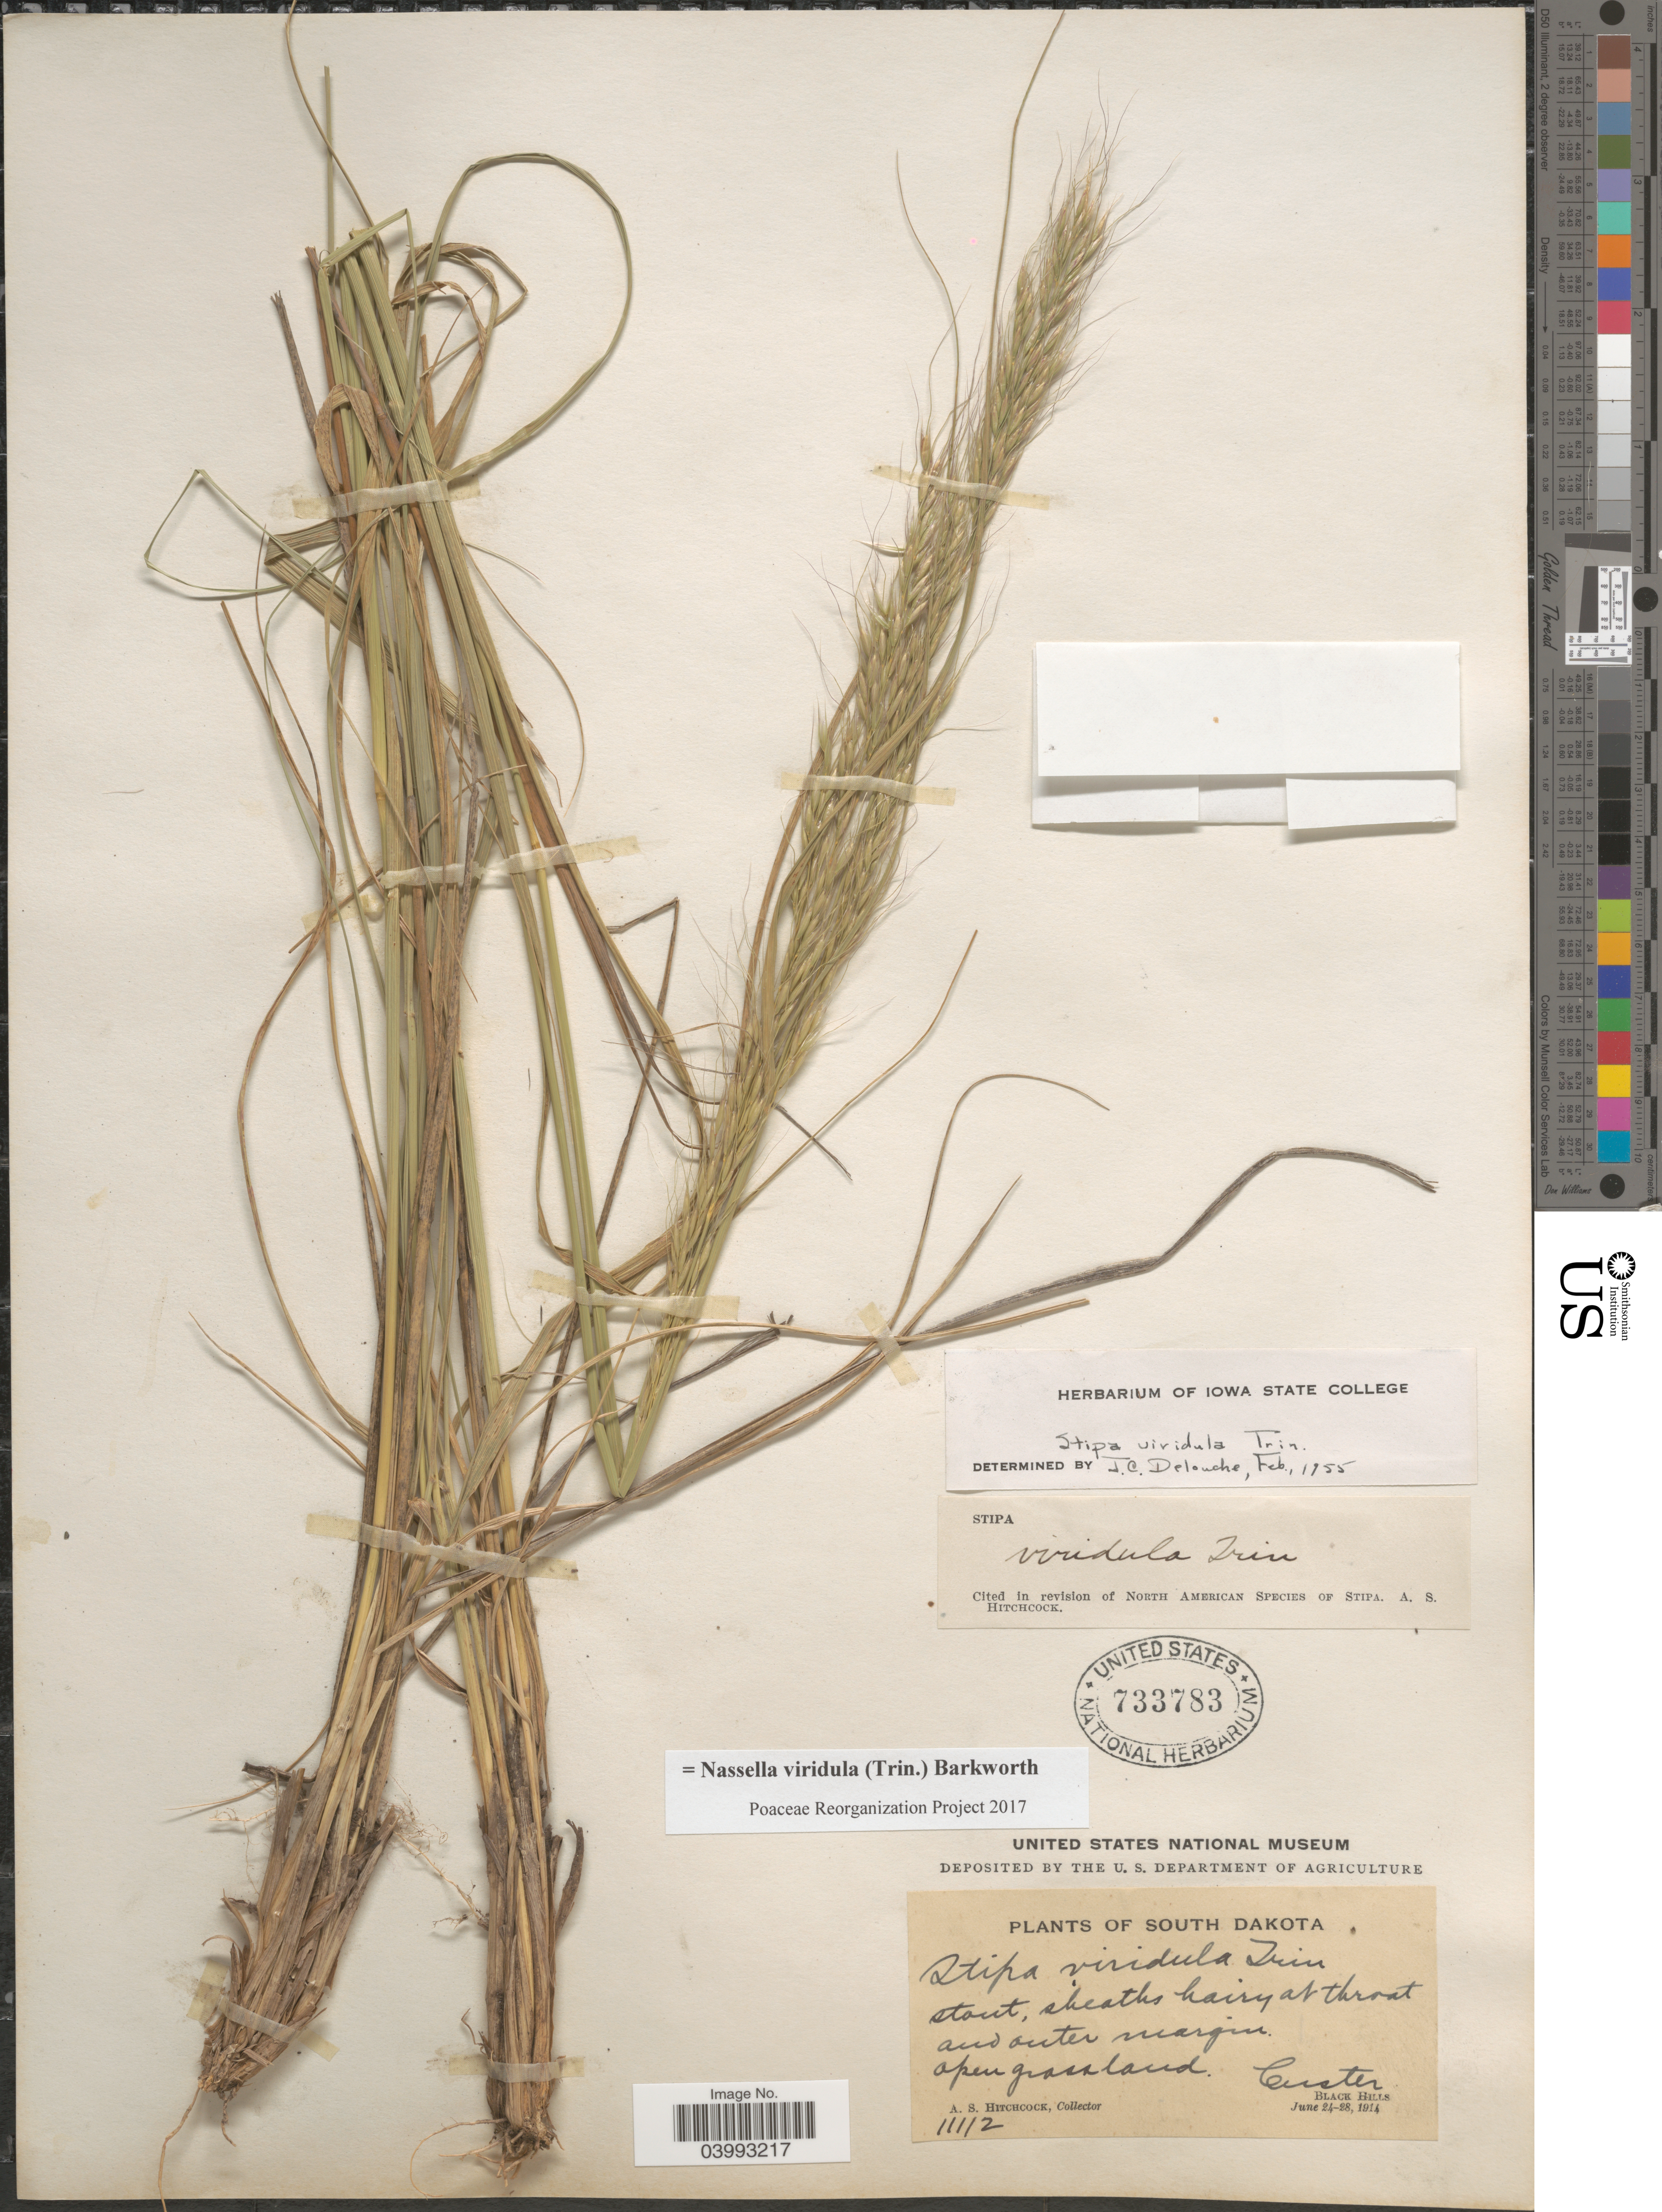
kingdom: Plantae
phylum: Tracheophyta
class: Liliopsida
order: Poales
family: Poaceae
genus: Nassella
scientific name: Nassella viridula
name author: (Trin.) Barkworth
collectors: A. S. Hitchcock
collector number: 11112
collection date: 1914-06-24/1914-06-28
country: United States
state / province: South Dakota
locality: Custer. Black Hills.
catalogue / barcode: US 733783